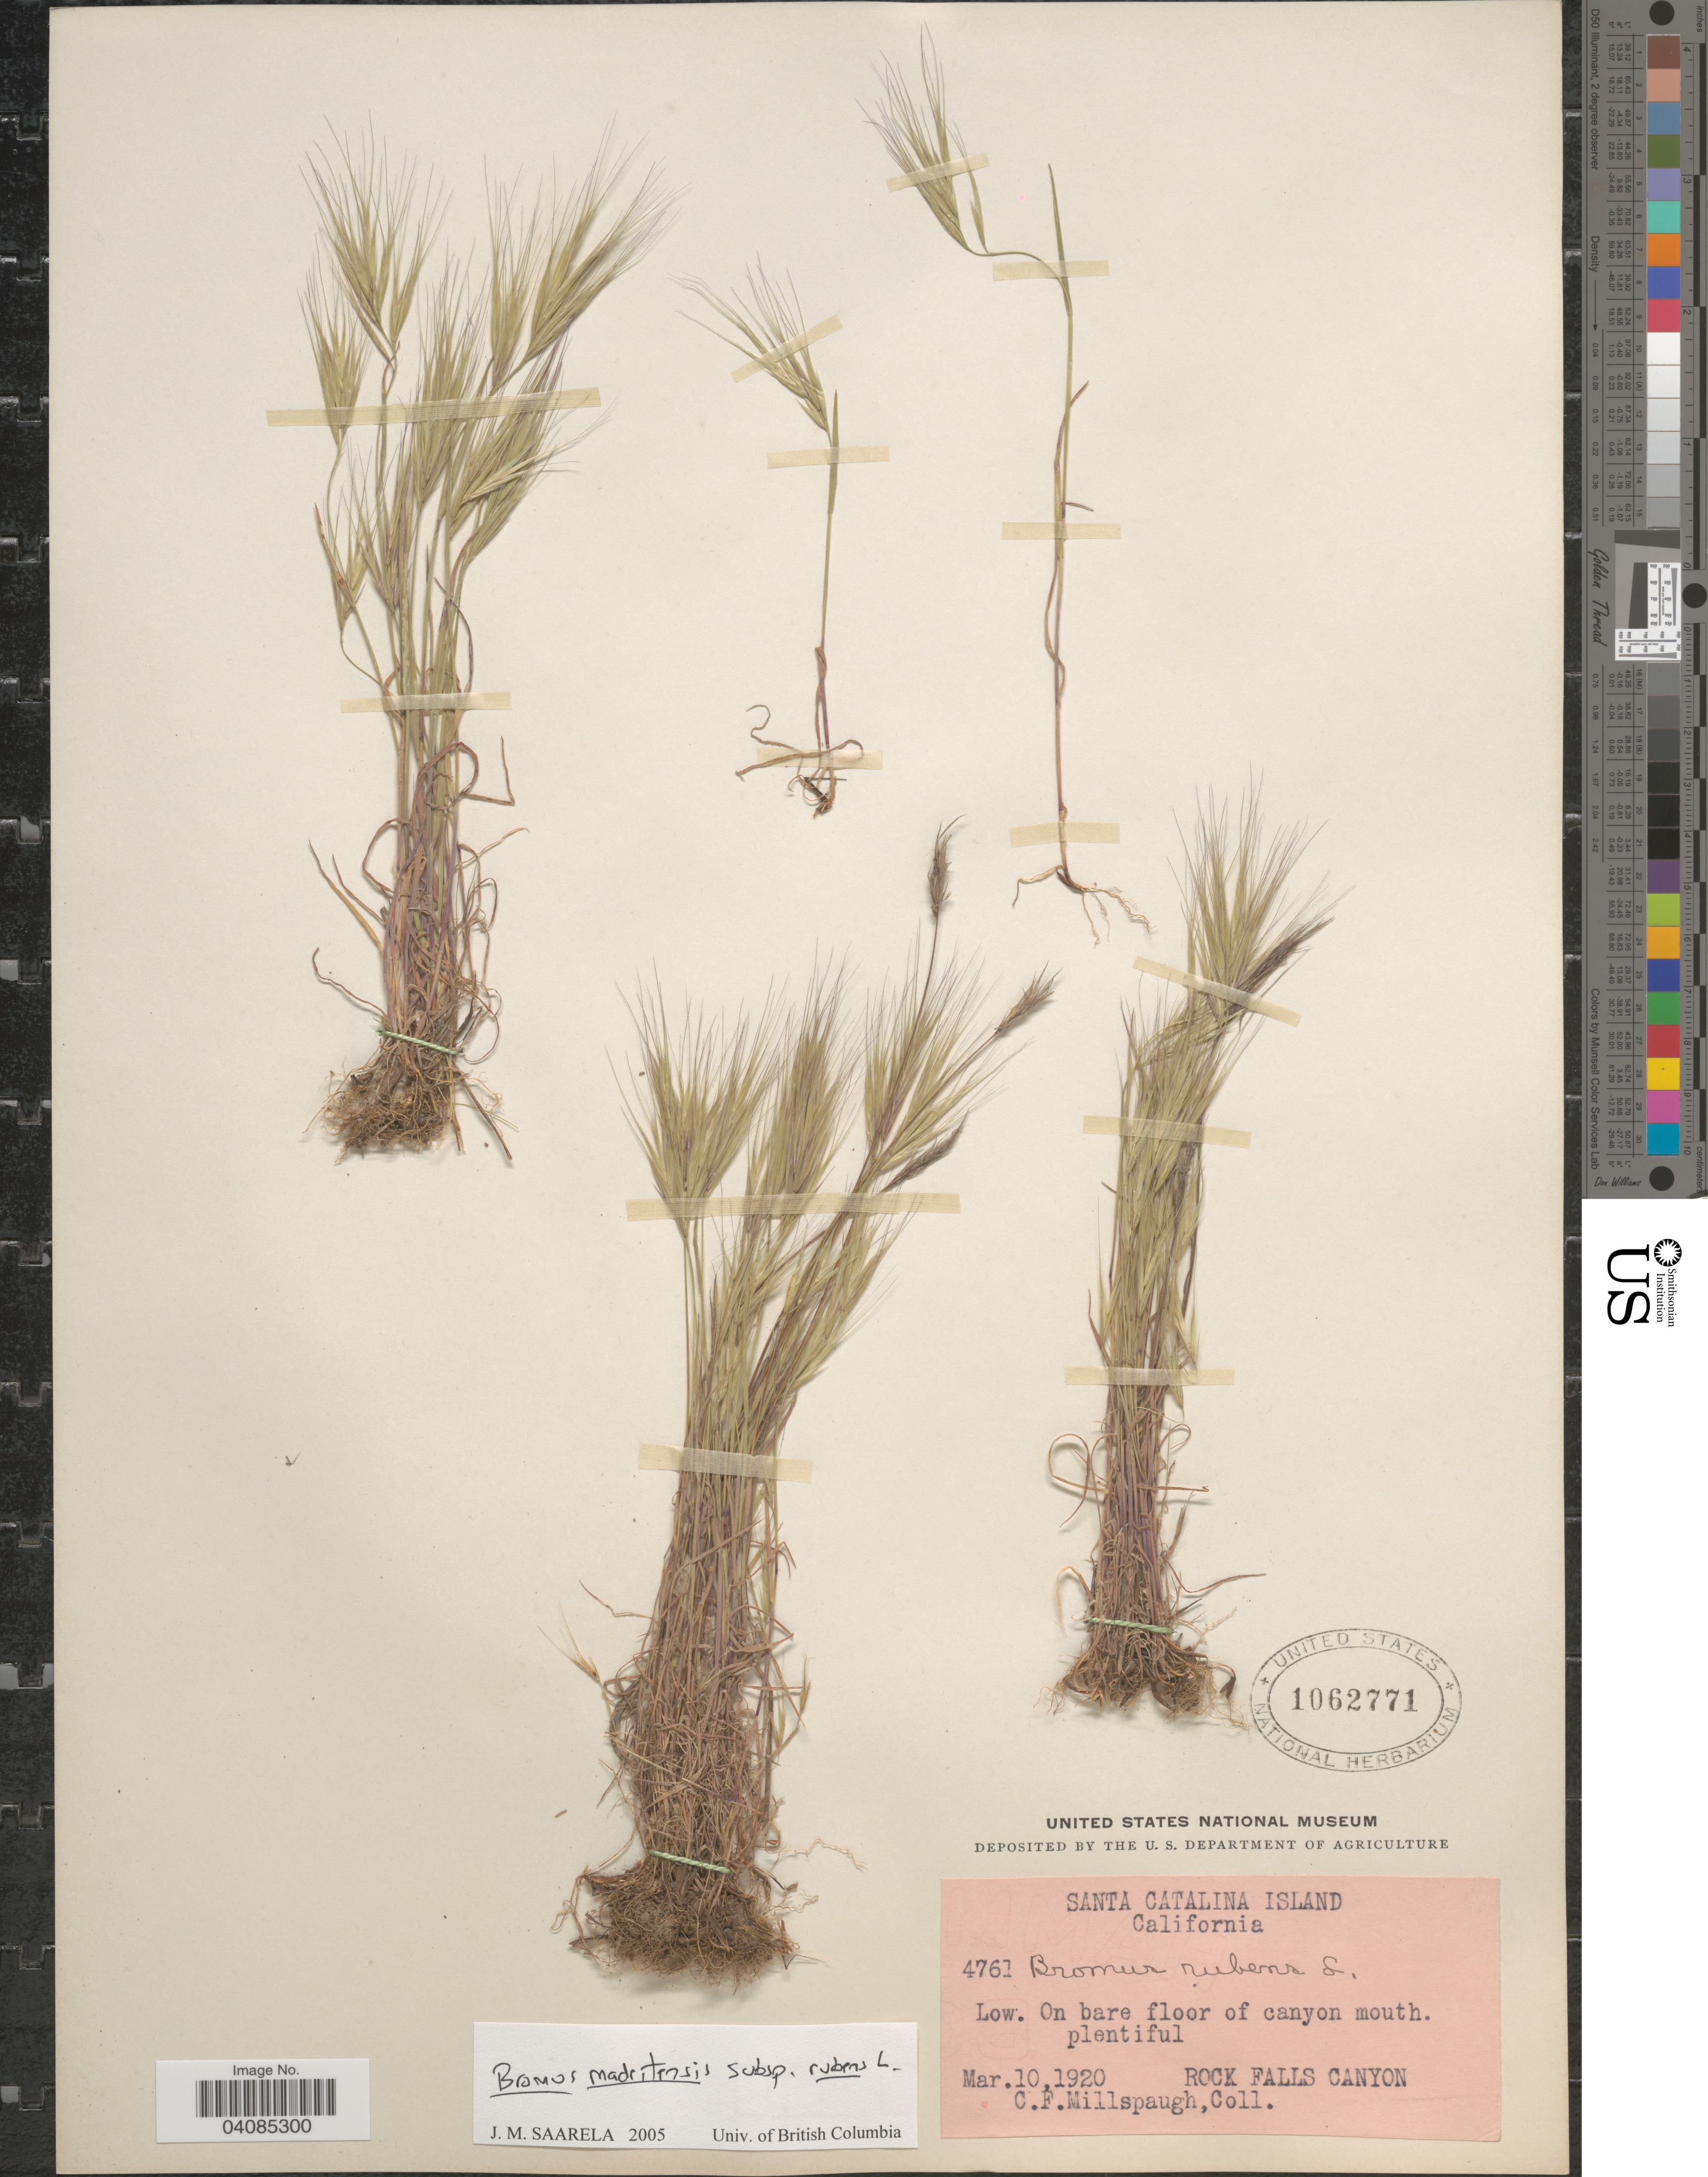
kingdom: Plantae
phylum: Tracheophyta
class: Liliopsida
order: Poales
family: Poaceae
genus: Bromus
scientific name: Bromus rubens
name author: L.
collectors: C. F. Millspaugh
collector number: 4761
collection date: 1920-03-10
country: United States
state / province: California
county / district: Los Angeles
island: Santa Catalina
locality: Santa Catalina Island. Low. On bare floor of canyon mouth. Plentiful. Rock Falls Canyon.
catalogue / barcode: US 1062771